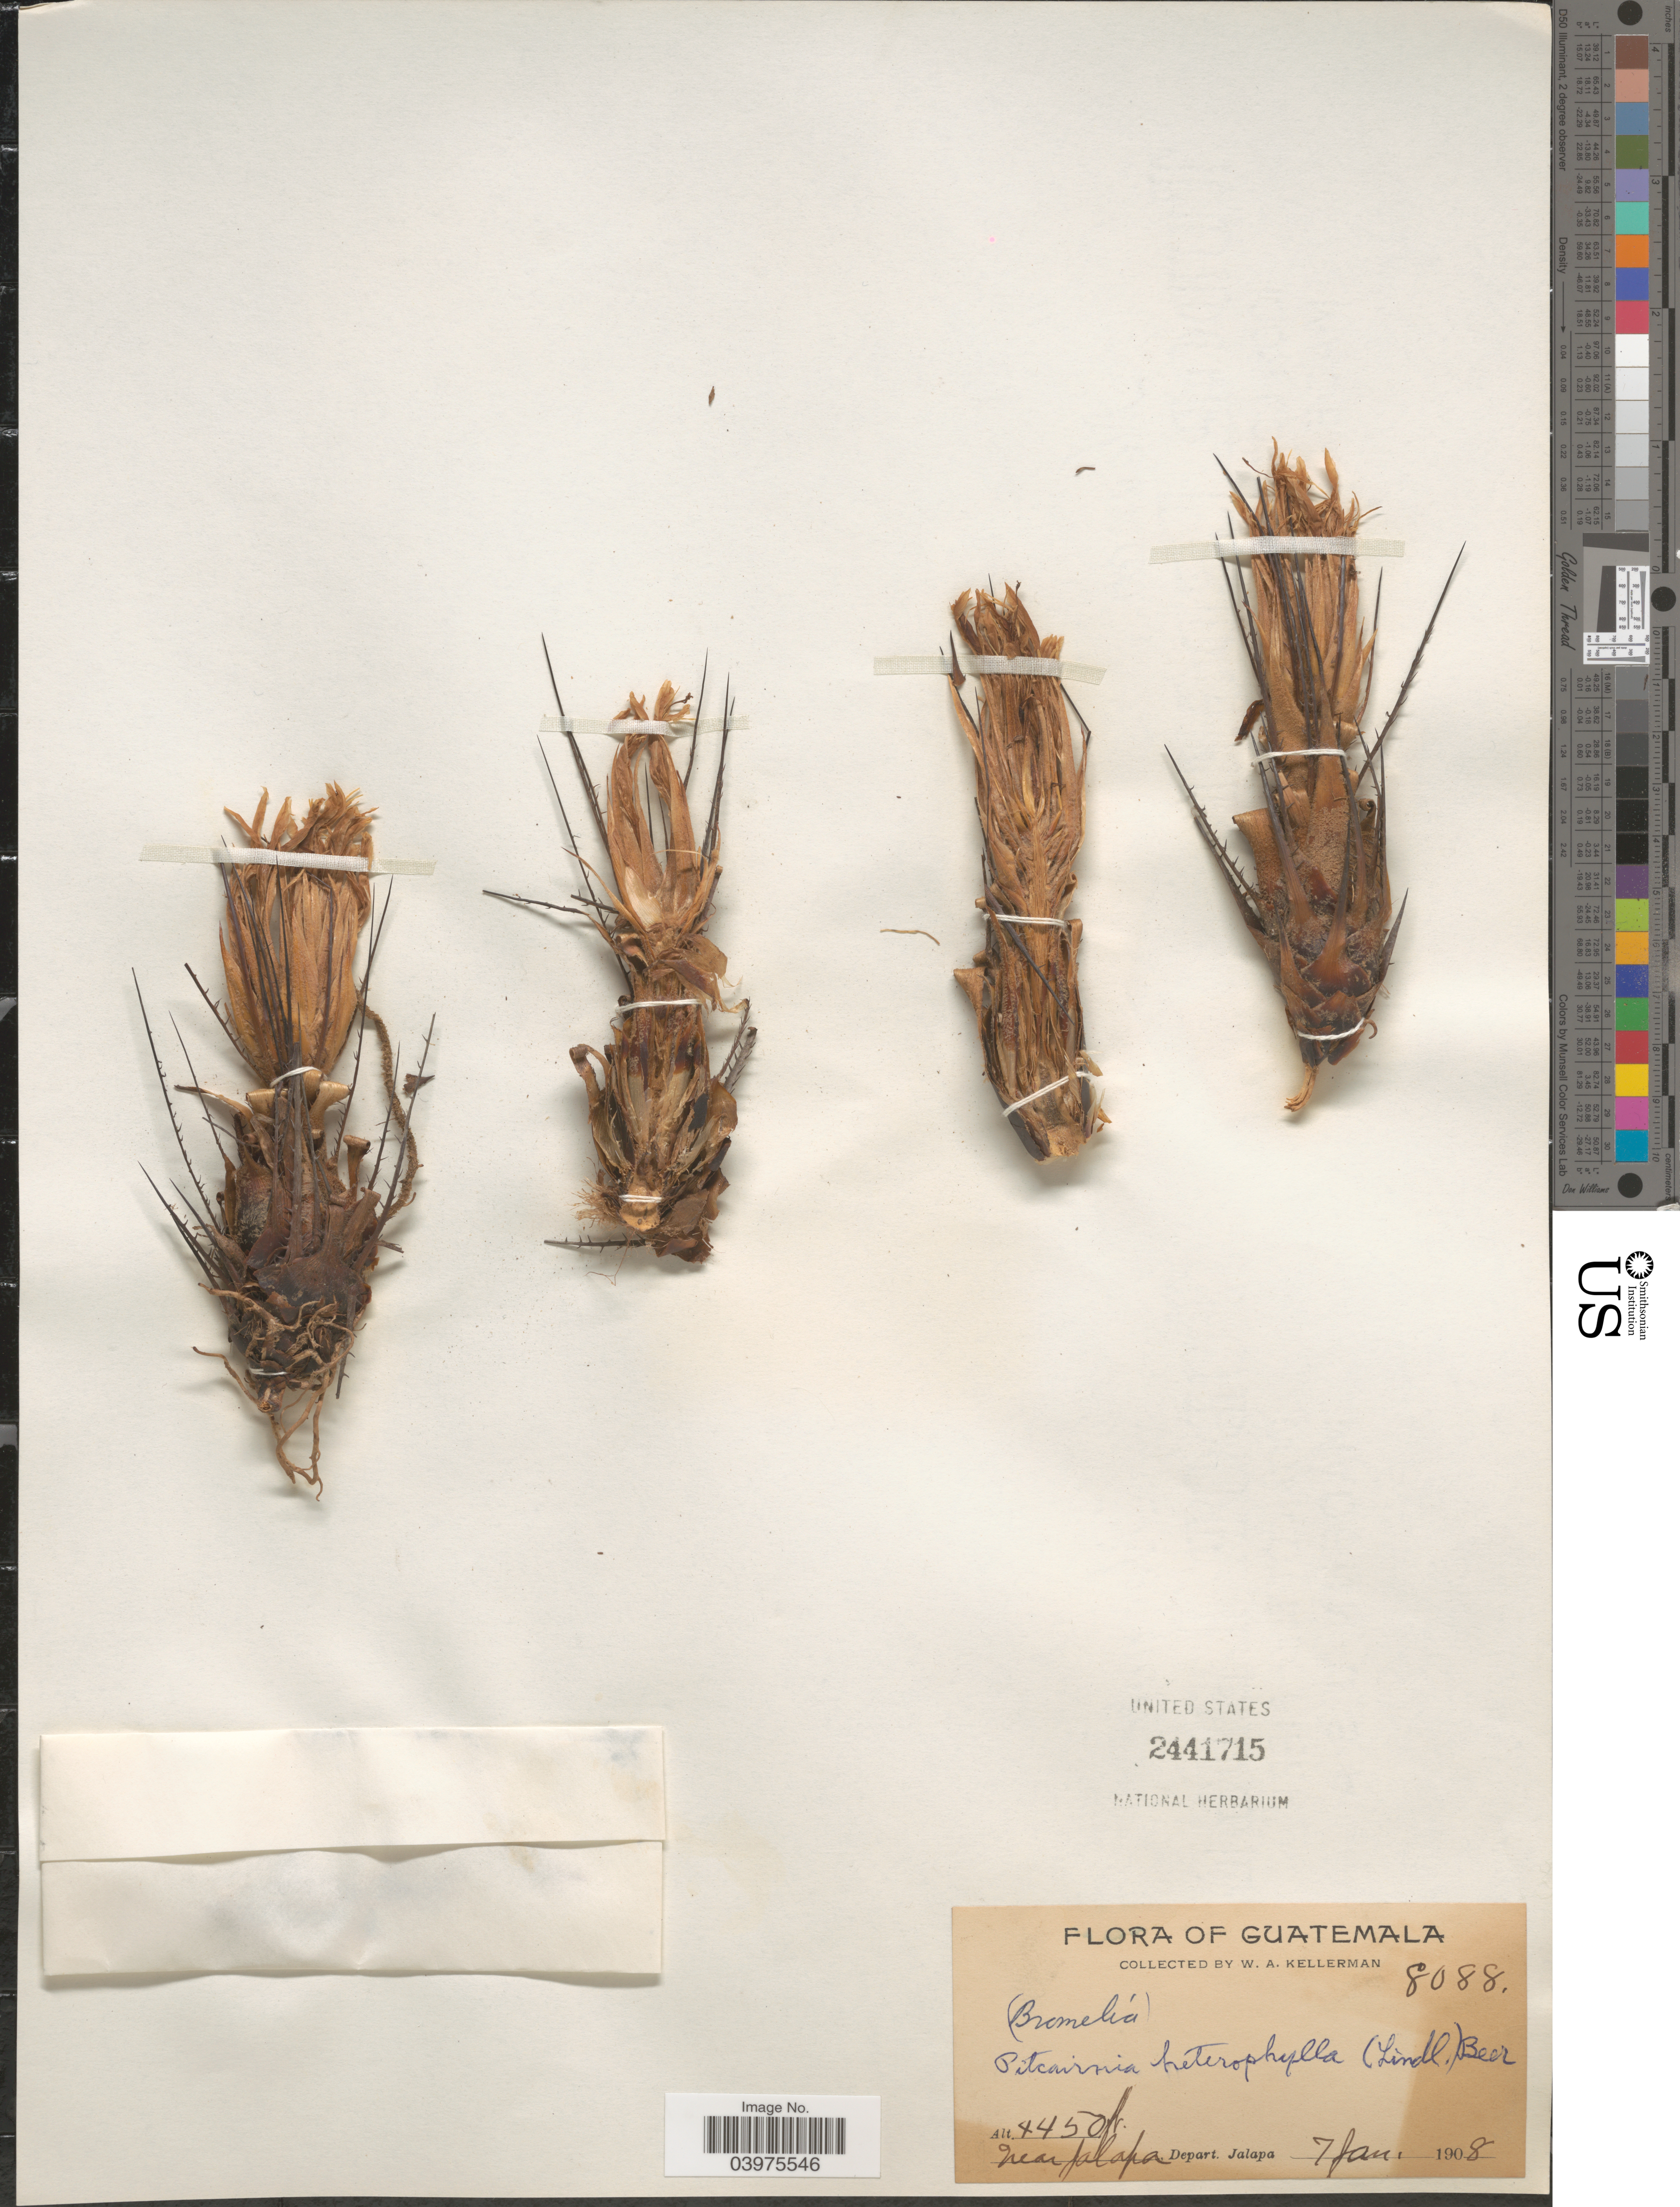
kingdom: Plantae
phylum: Tracheophyta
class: Liliopsida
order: Poales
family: Bromeliaceae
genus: Pitcairnia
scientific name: Pitcairnia heterophylla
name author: (Lindl.) Beer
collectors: W. Kellerman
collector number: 8088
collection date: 1908-01-07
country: Guatemala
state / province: Jalapa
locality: Near Jalapa, Depart. Jalapa.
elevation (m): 1356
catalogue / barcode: US 2441715